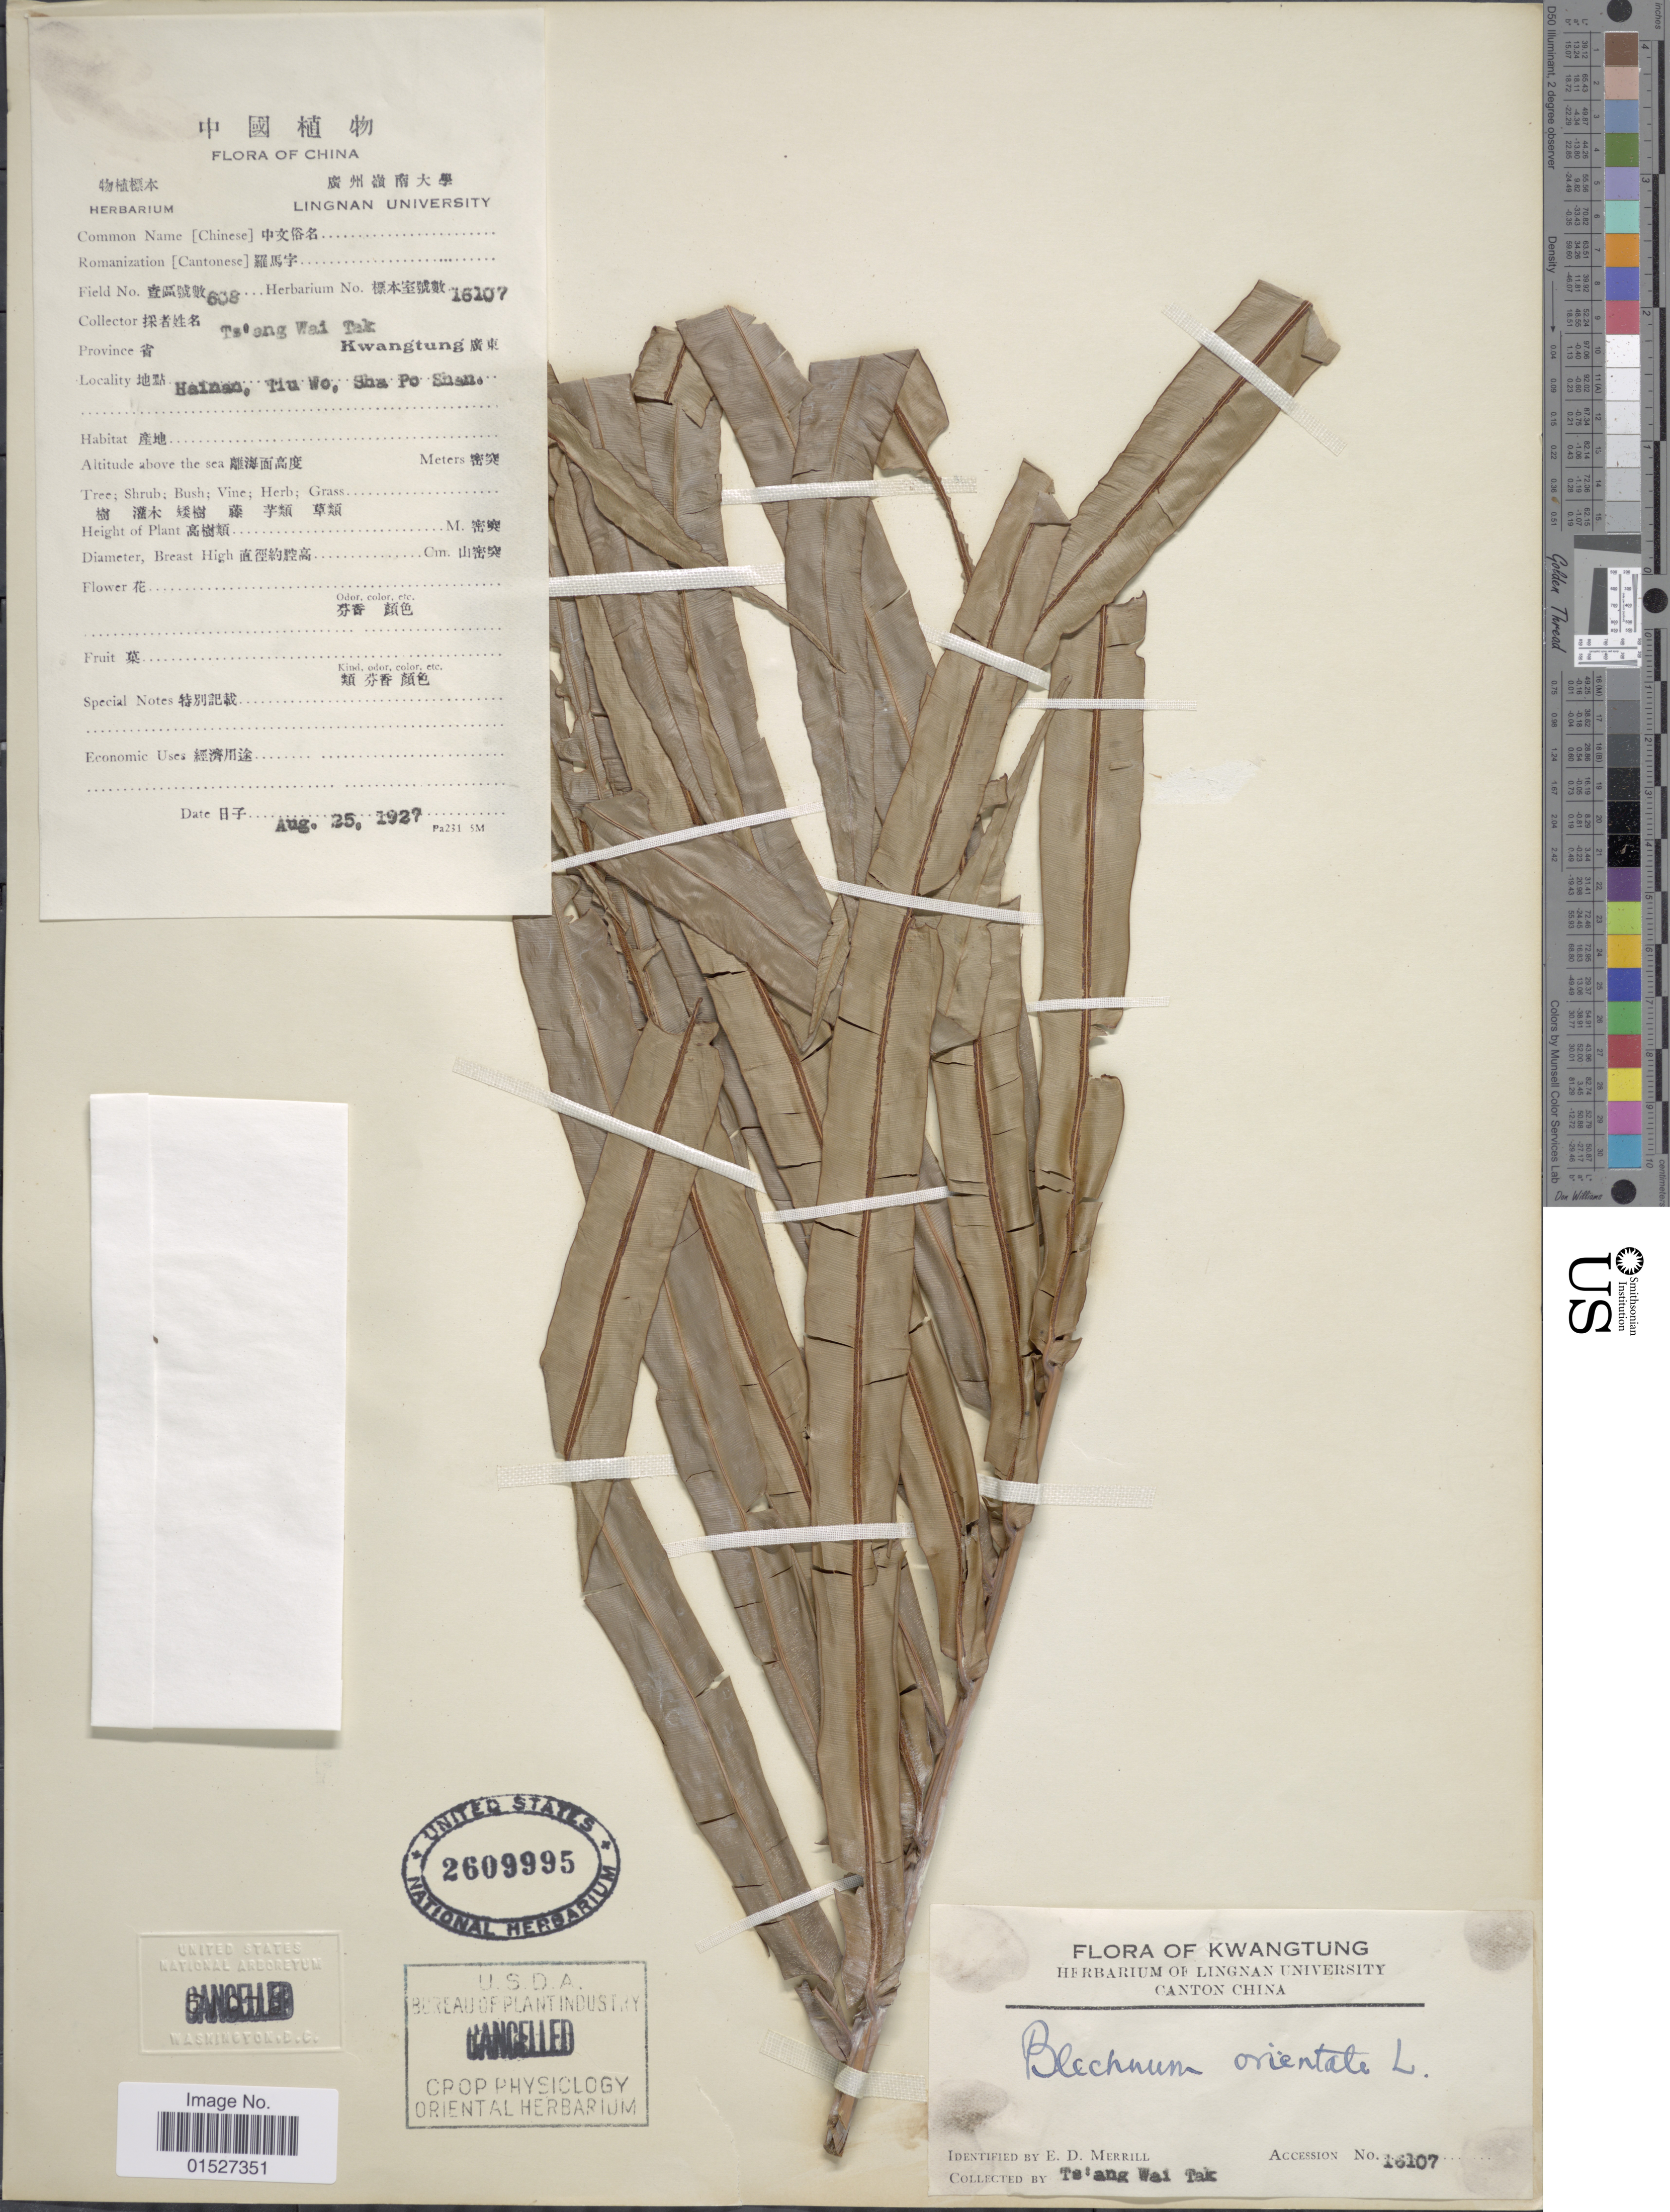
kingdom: Plantae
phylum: Tracheophyta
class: Polypodiopsida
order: Polypodiales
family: Blechnaceae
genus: Blechnum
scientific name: Blechnum orientale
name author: L.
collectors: W. T. Tsang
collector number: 638/16107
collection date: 1927-08-25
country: China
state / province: Guangdong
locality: Kwangtung. Hainan, Tiu Wo, Sha Po Shan. [interpreted]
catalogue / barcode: US 2609995